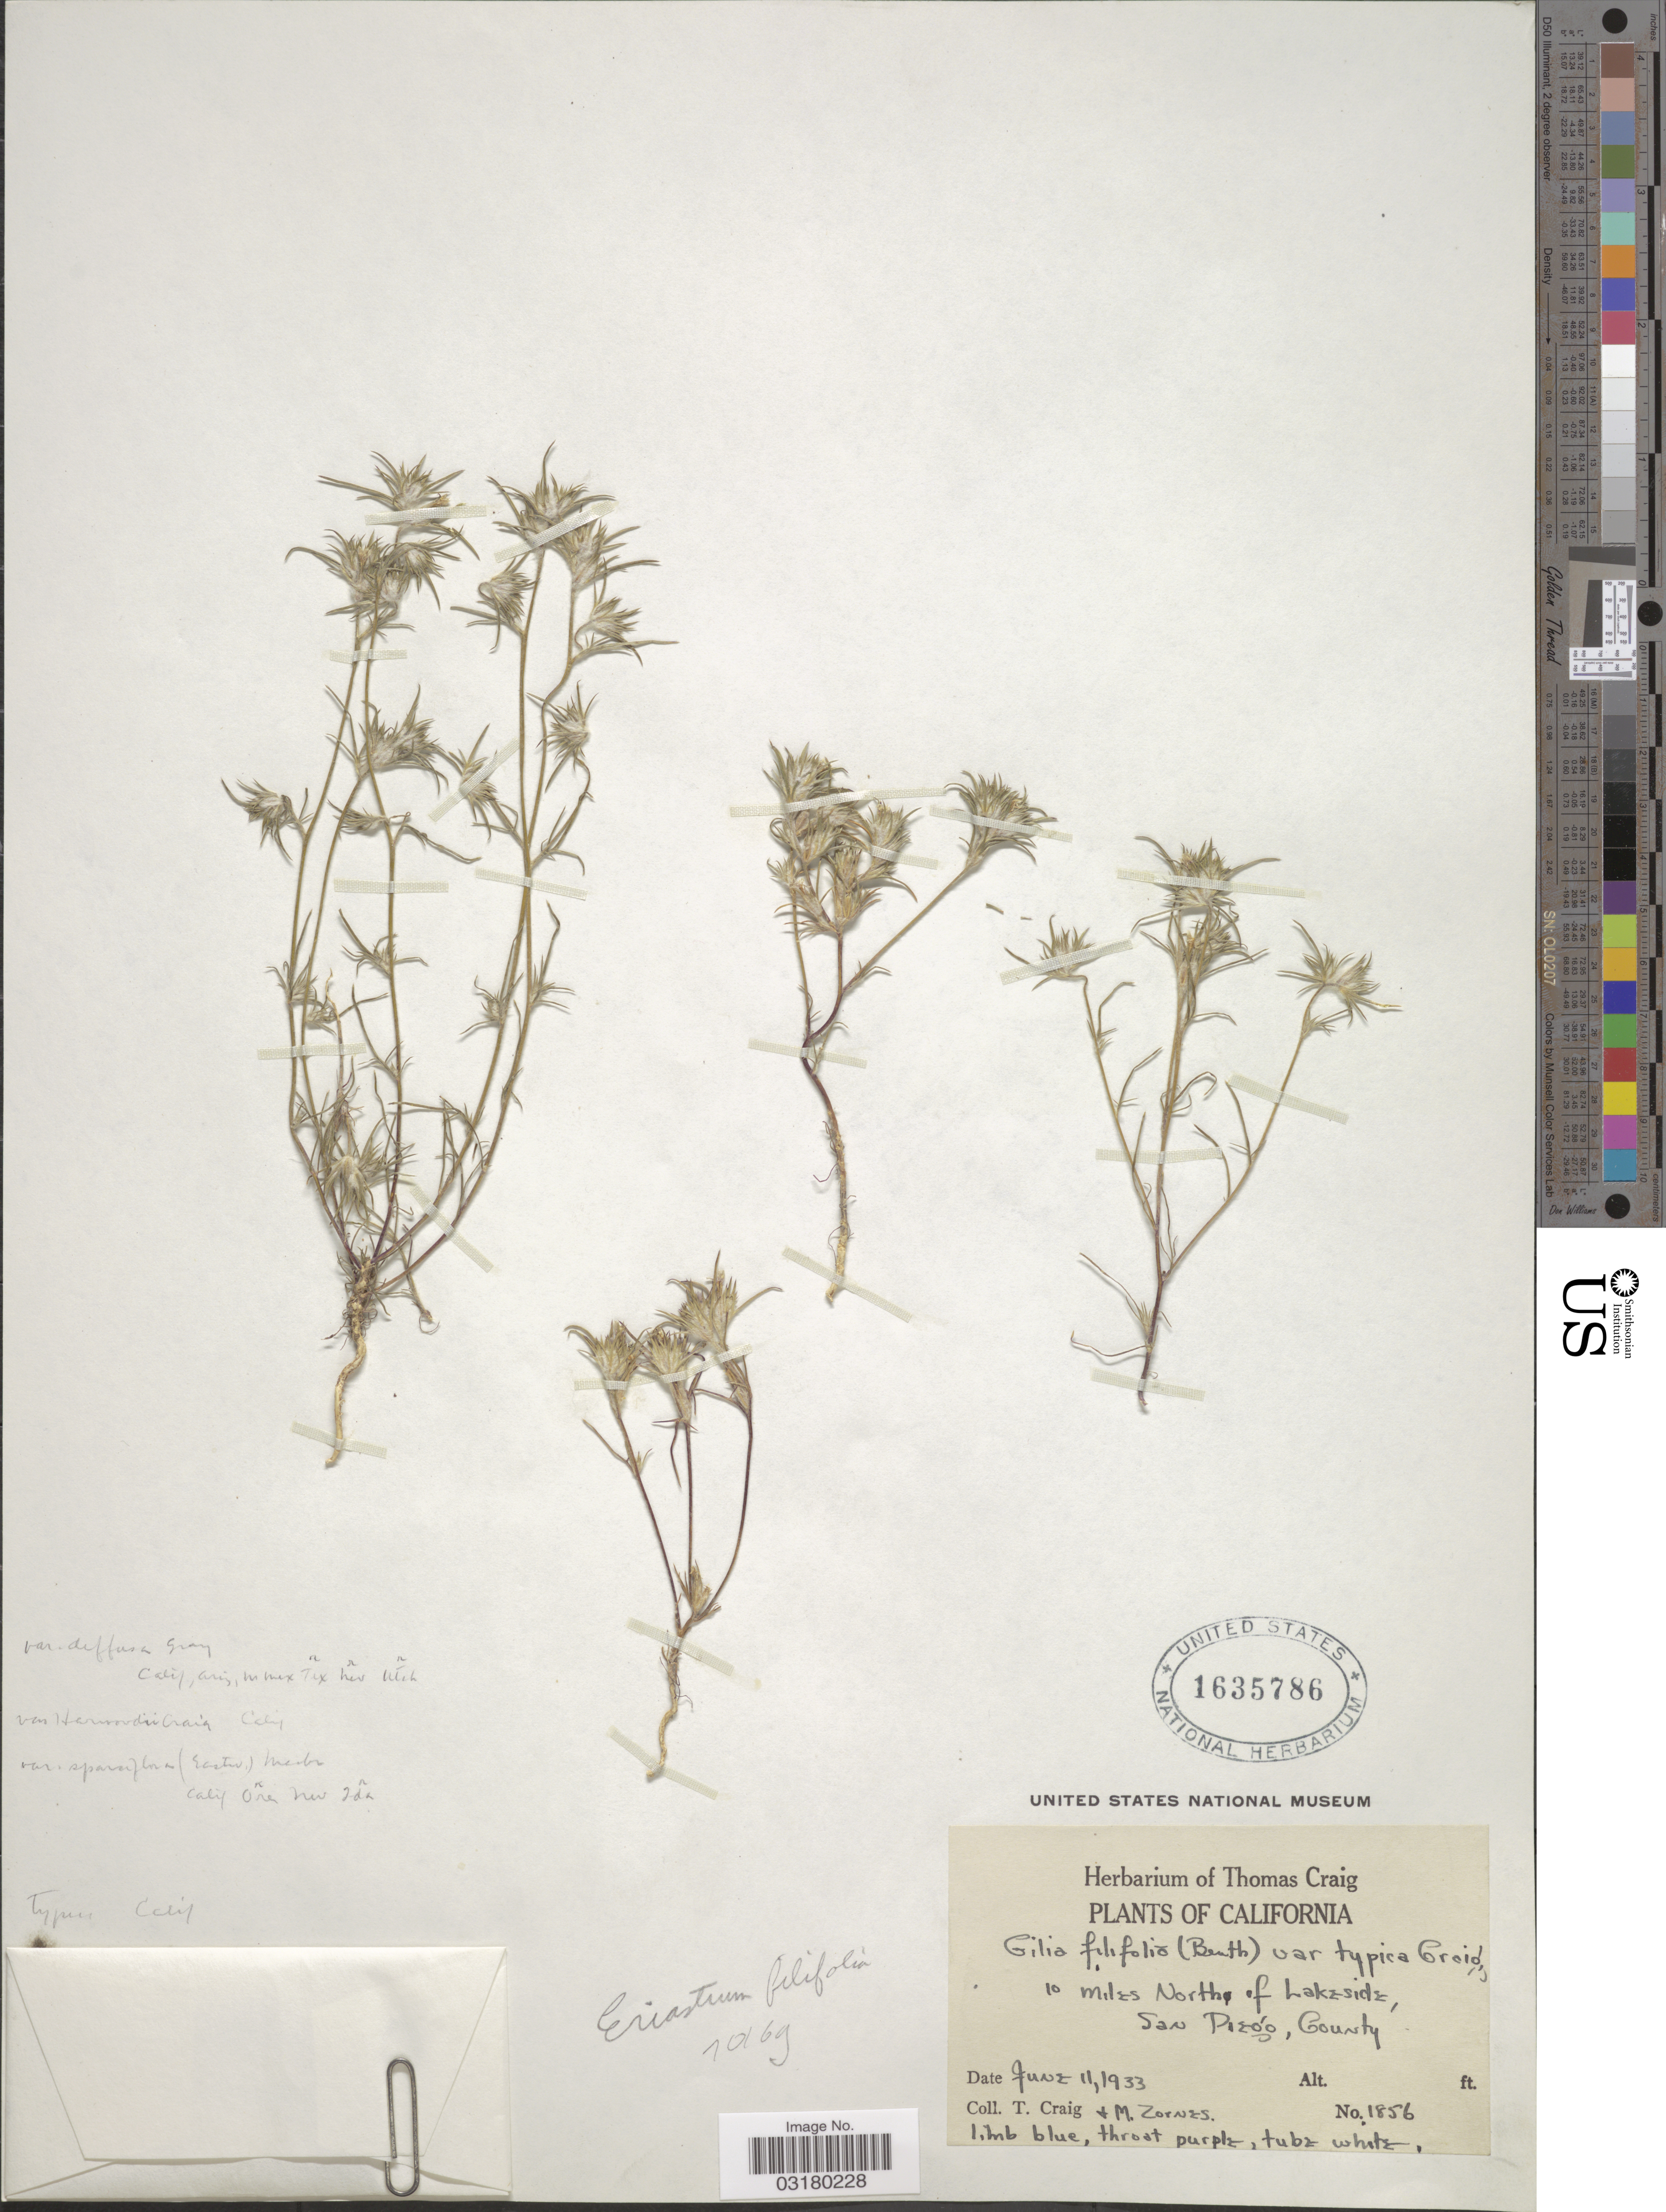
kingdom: Plantae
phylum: Tracheophyta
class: Magnoliopsida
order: Ericales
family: Polemoniaceae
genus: Eriastrum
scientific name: Eriastrum filifolium (Nutt.) Wooton & Standl.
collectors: T. Craig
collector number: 1856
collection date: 1933-06-11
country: United States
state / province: California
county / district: San Diego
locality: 10 miles North of Lakeside, San Diego County.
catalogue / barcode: US 1635786